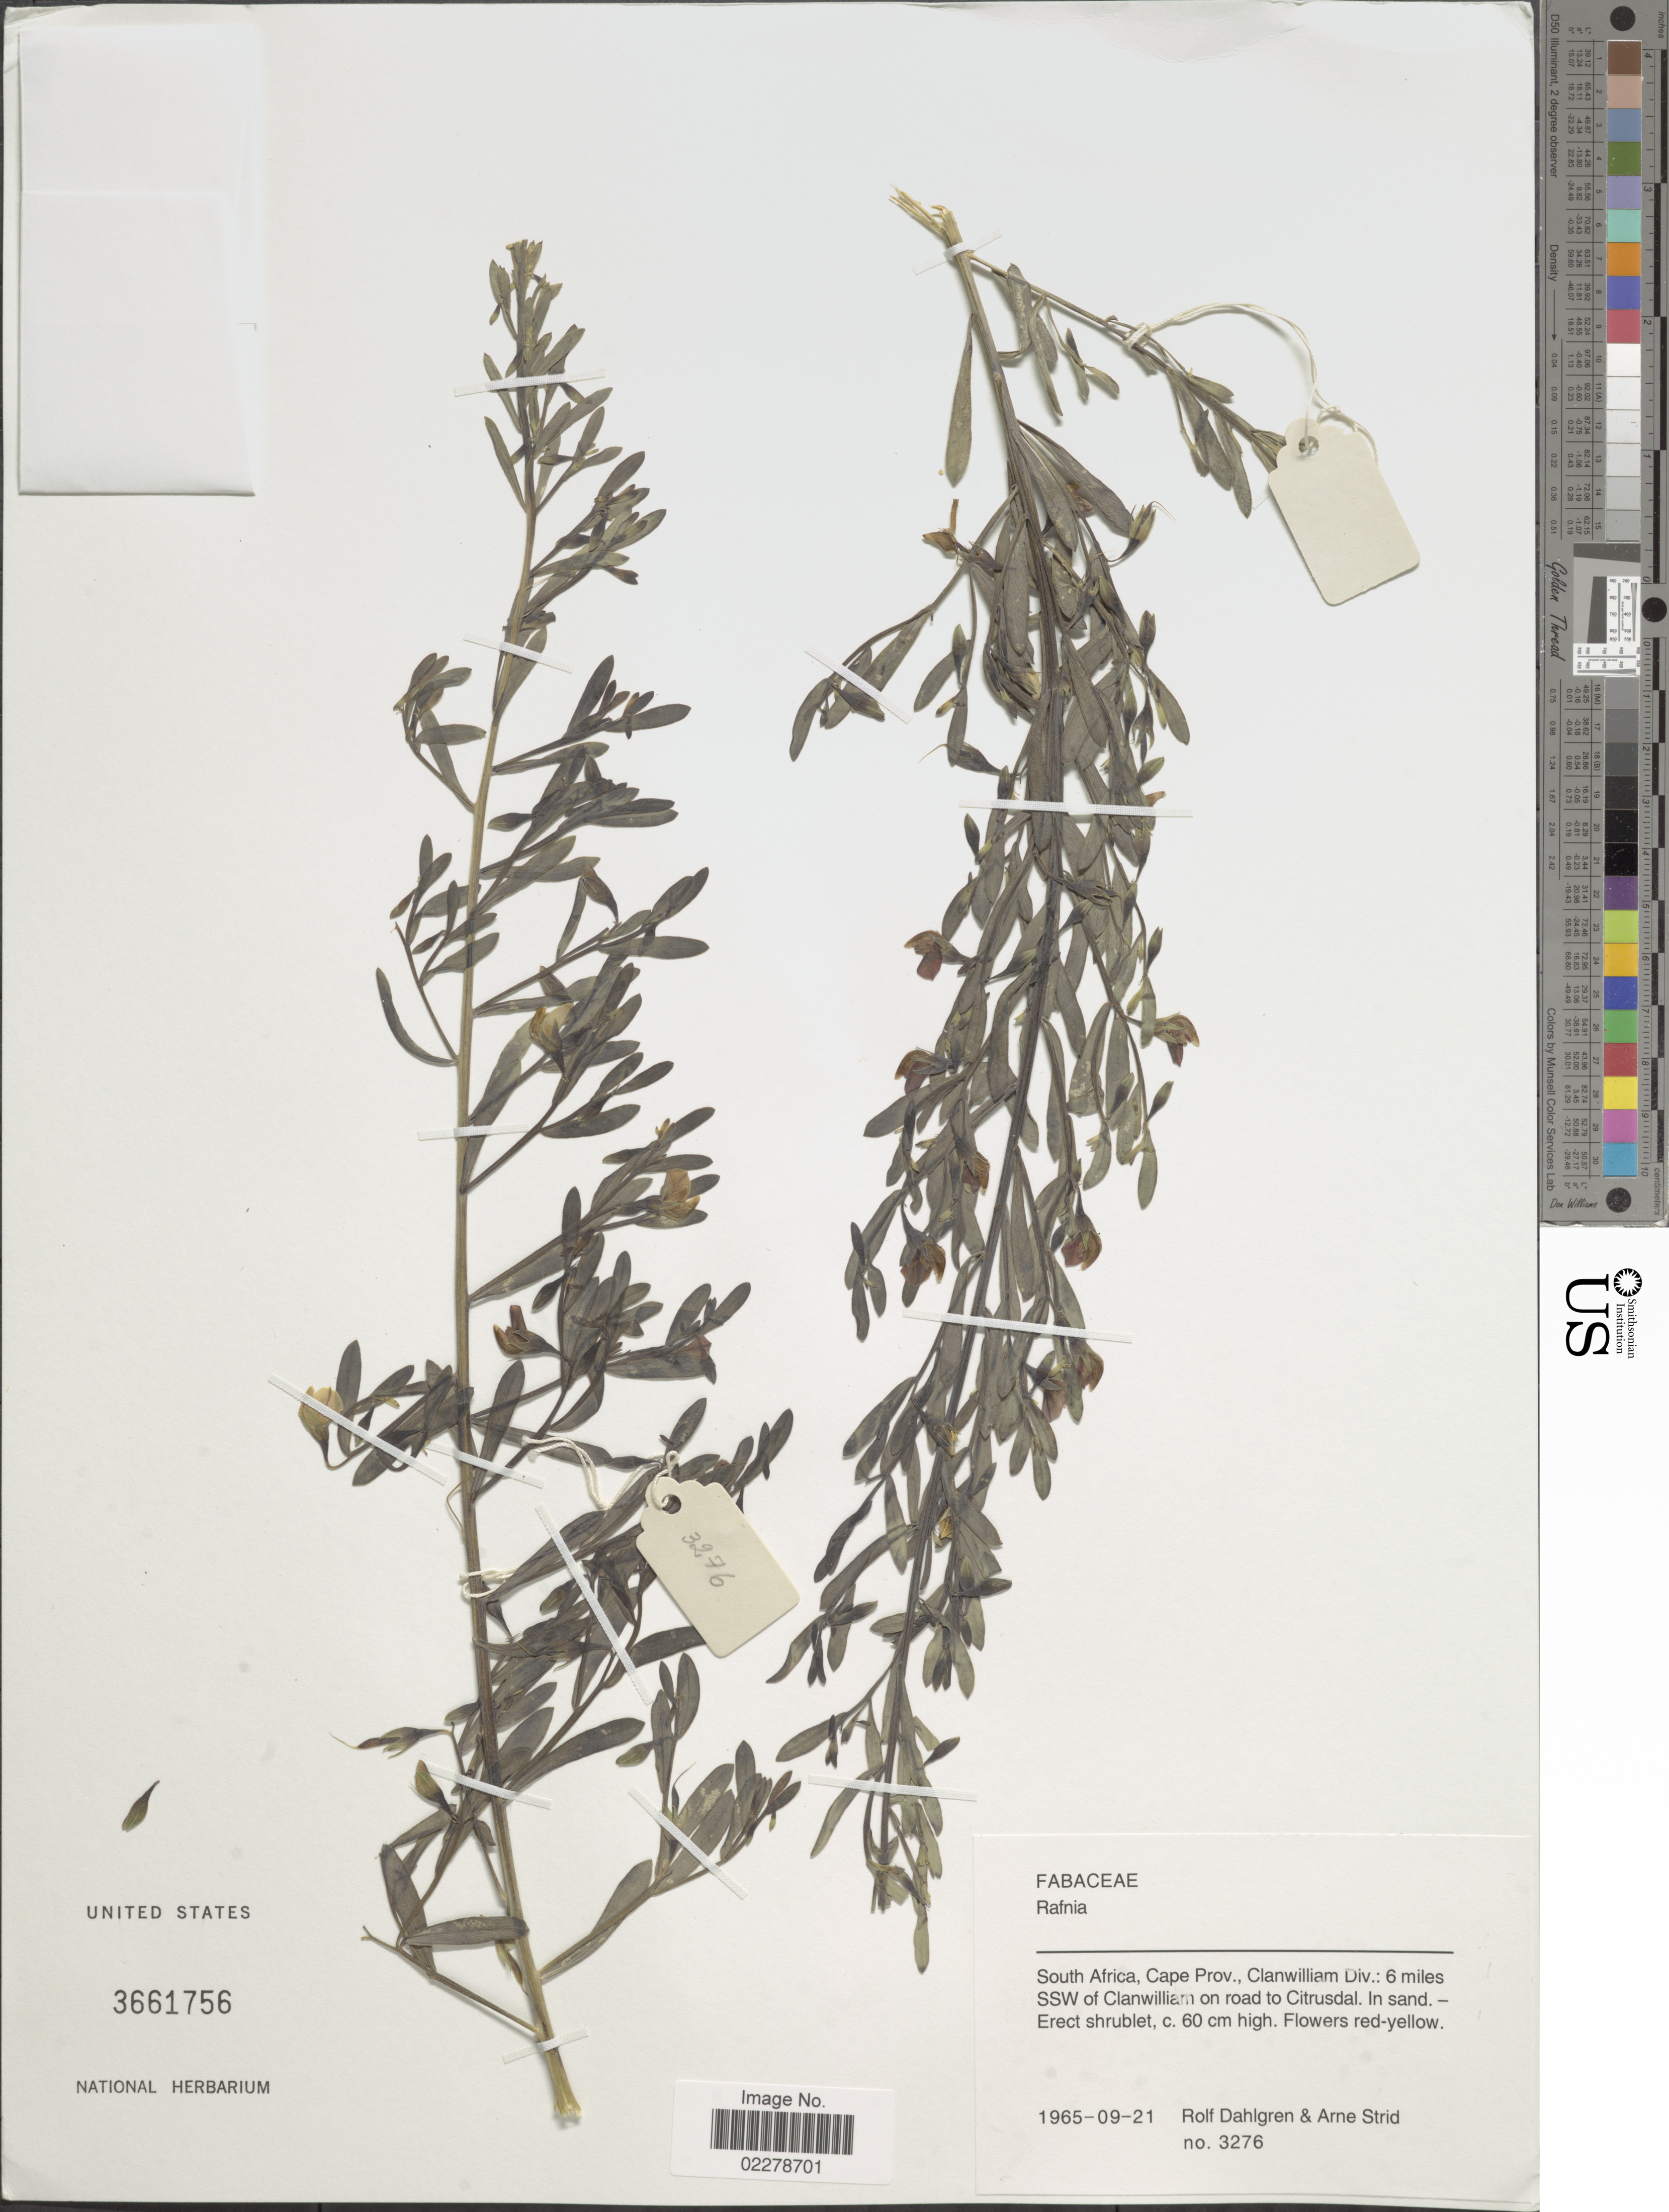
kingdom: Plantae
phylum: Tracheophyta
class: Magnoliopsida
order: Fabales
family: Fabaceae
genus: Rafnia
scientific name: Rafnia sp.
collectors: R. Dahlgren & A. Strid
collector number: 3276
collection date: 1965-09-21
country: South Africa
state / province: Western Cape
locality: Cape Prov., Clanwilliam Div.: 6 miles SSW of Clanwilliam on road to Citrusdal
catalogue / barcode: US 3661756